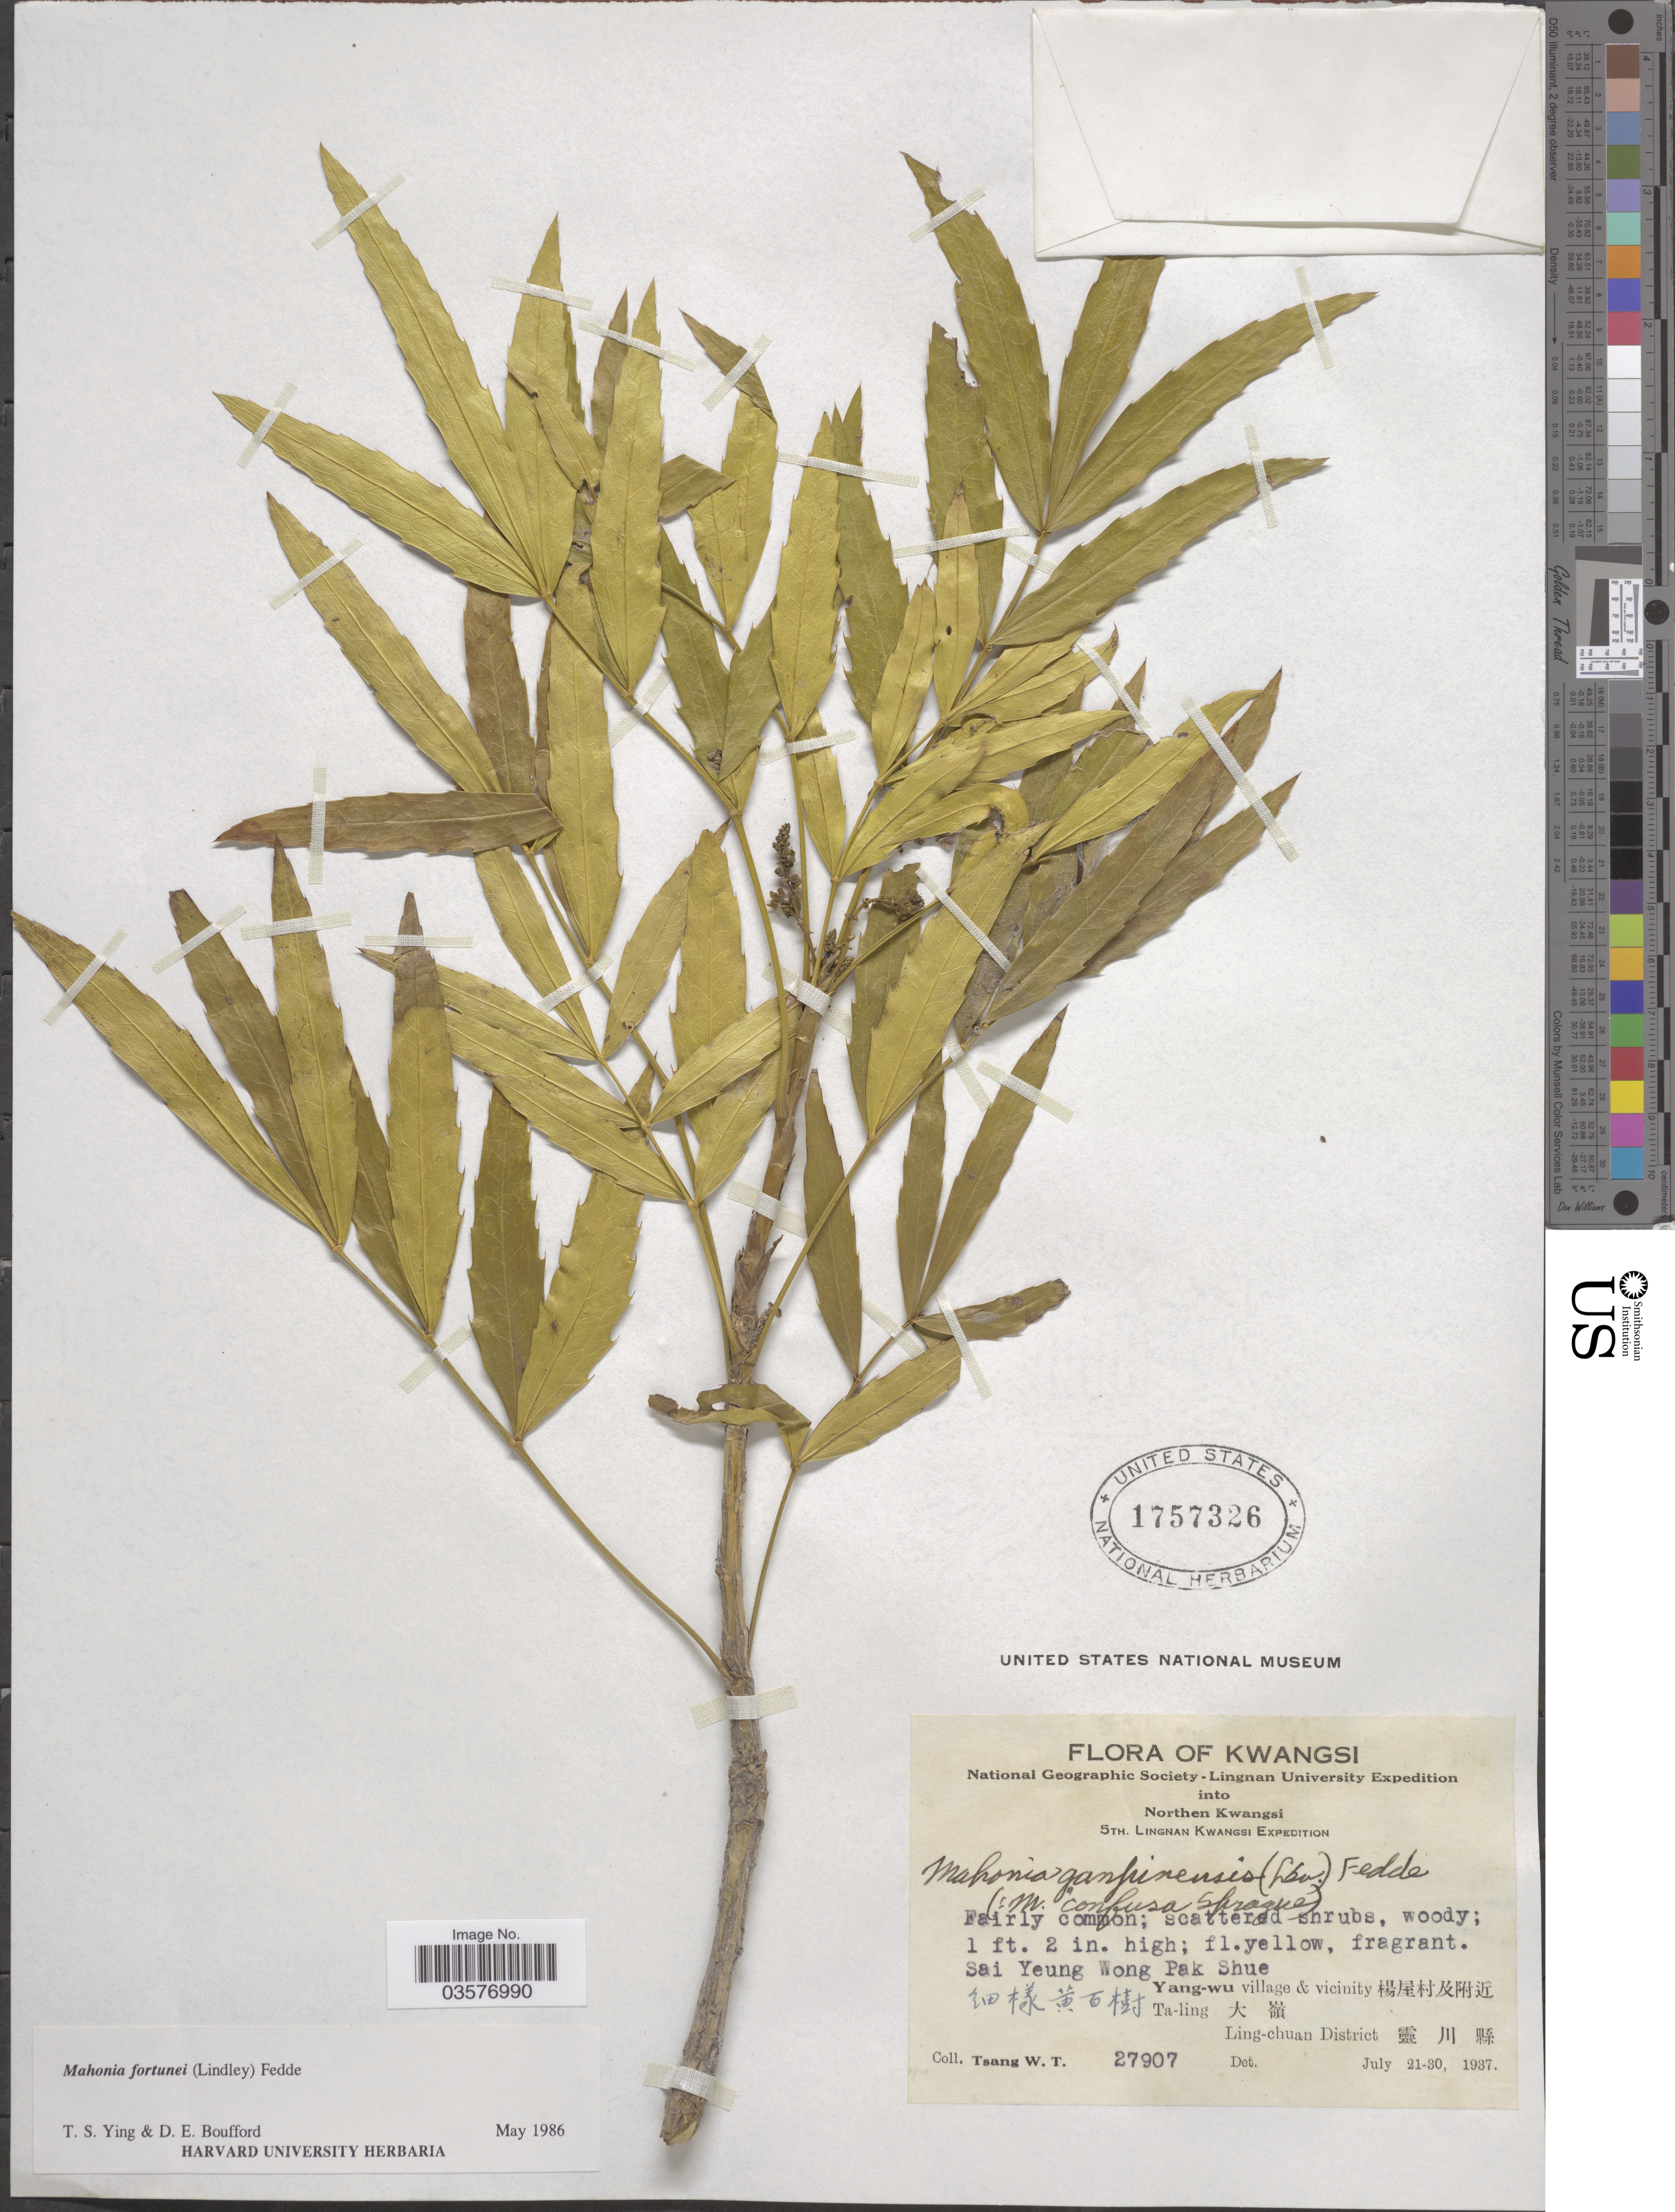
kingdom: Plantae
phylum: Tracheophyta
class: Magnoliopsida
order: Ranunculales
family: Berberidaceae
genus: Mahonia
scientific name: Mahonia fortunei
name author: (Lindl.) Fedde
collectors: W. T. Tsang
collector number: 27907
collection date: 1937-07-21/1937-07-30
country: China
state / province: Guangxi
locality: Northern Kwangsi. Sai Yeung Wong Pak Shue. Yang-wu village & vicinity (X). Ta-ling (X) Ling-chuan District (X).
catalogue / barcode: US 1757326